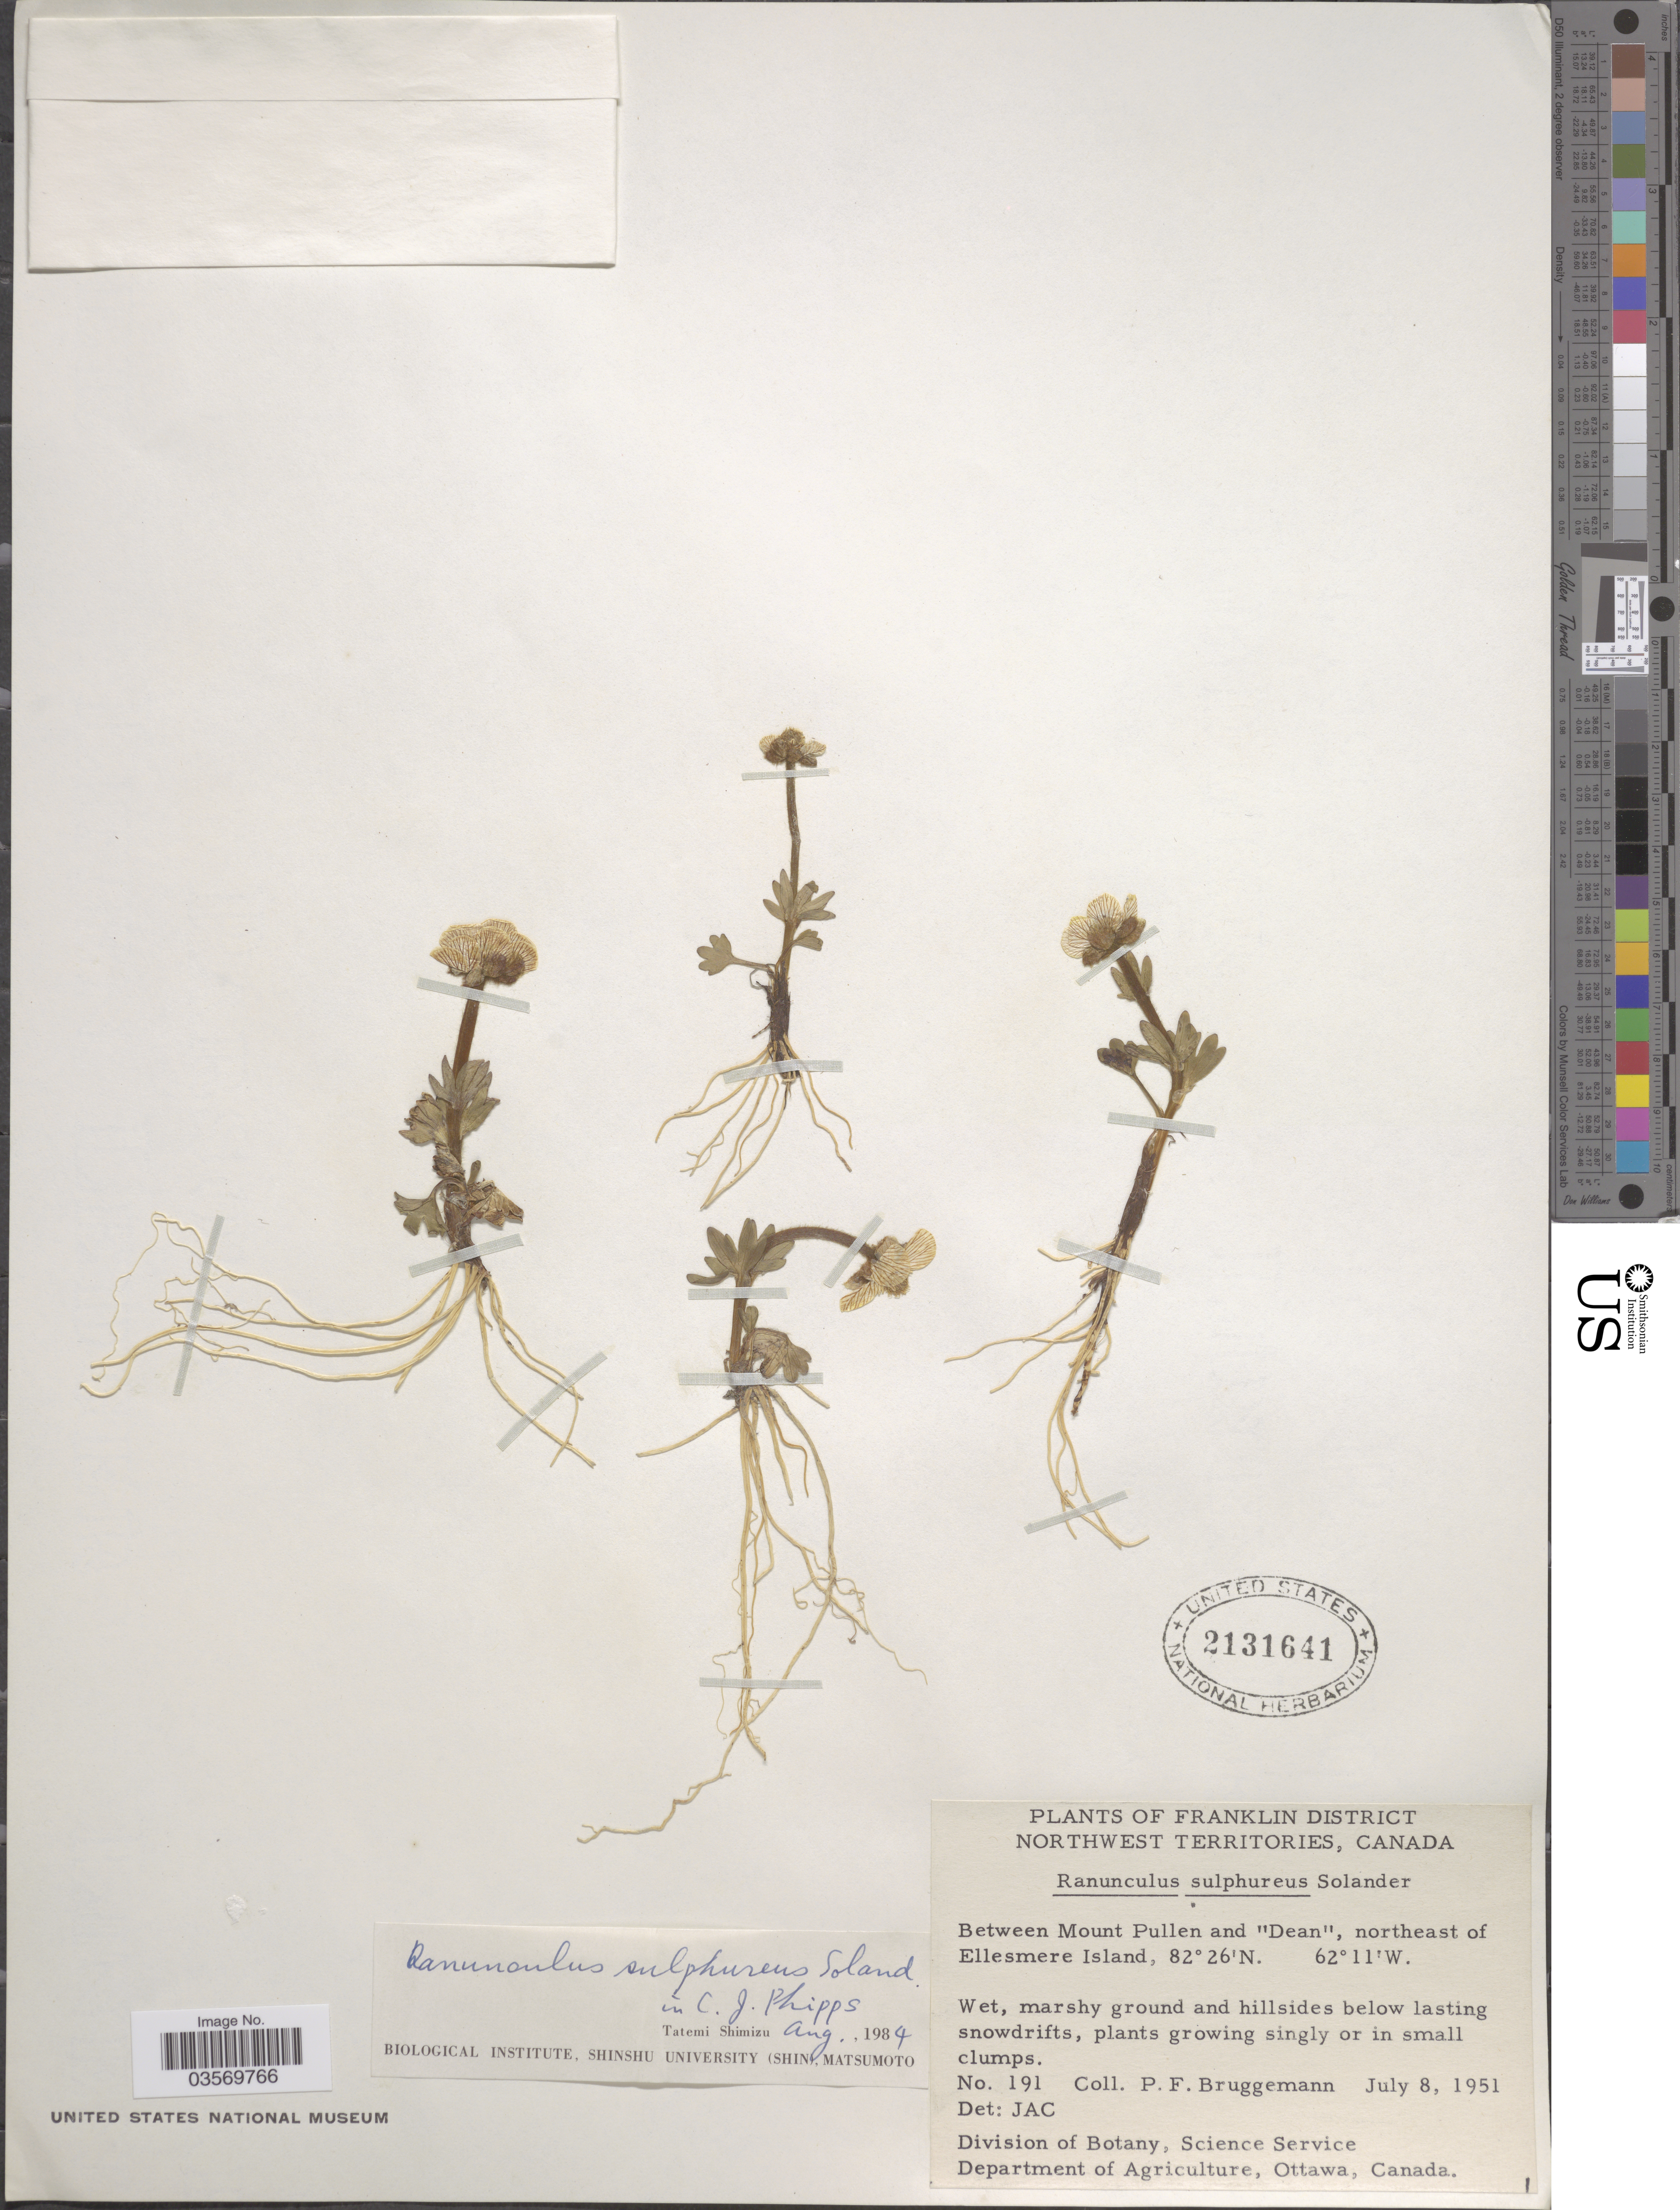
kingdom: Plantae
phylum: Tracheophyta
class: Magnoliopsida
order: Ranunculales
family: Ranunculaceae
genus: Ranunculus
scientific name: Ranunculus sulphureus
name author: Sol.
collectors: P. Bruggemann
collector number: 191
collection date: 1951-07-08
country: Canada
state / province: Northwest Territories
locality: Franklin District. Between Mount Pullen and "Dean", northeast of Ellesmere Island.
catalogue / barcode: US 2131641